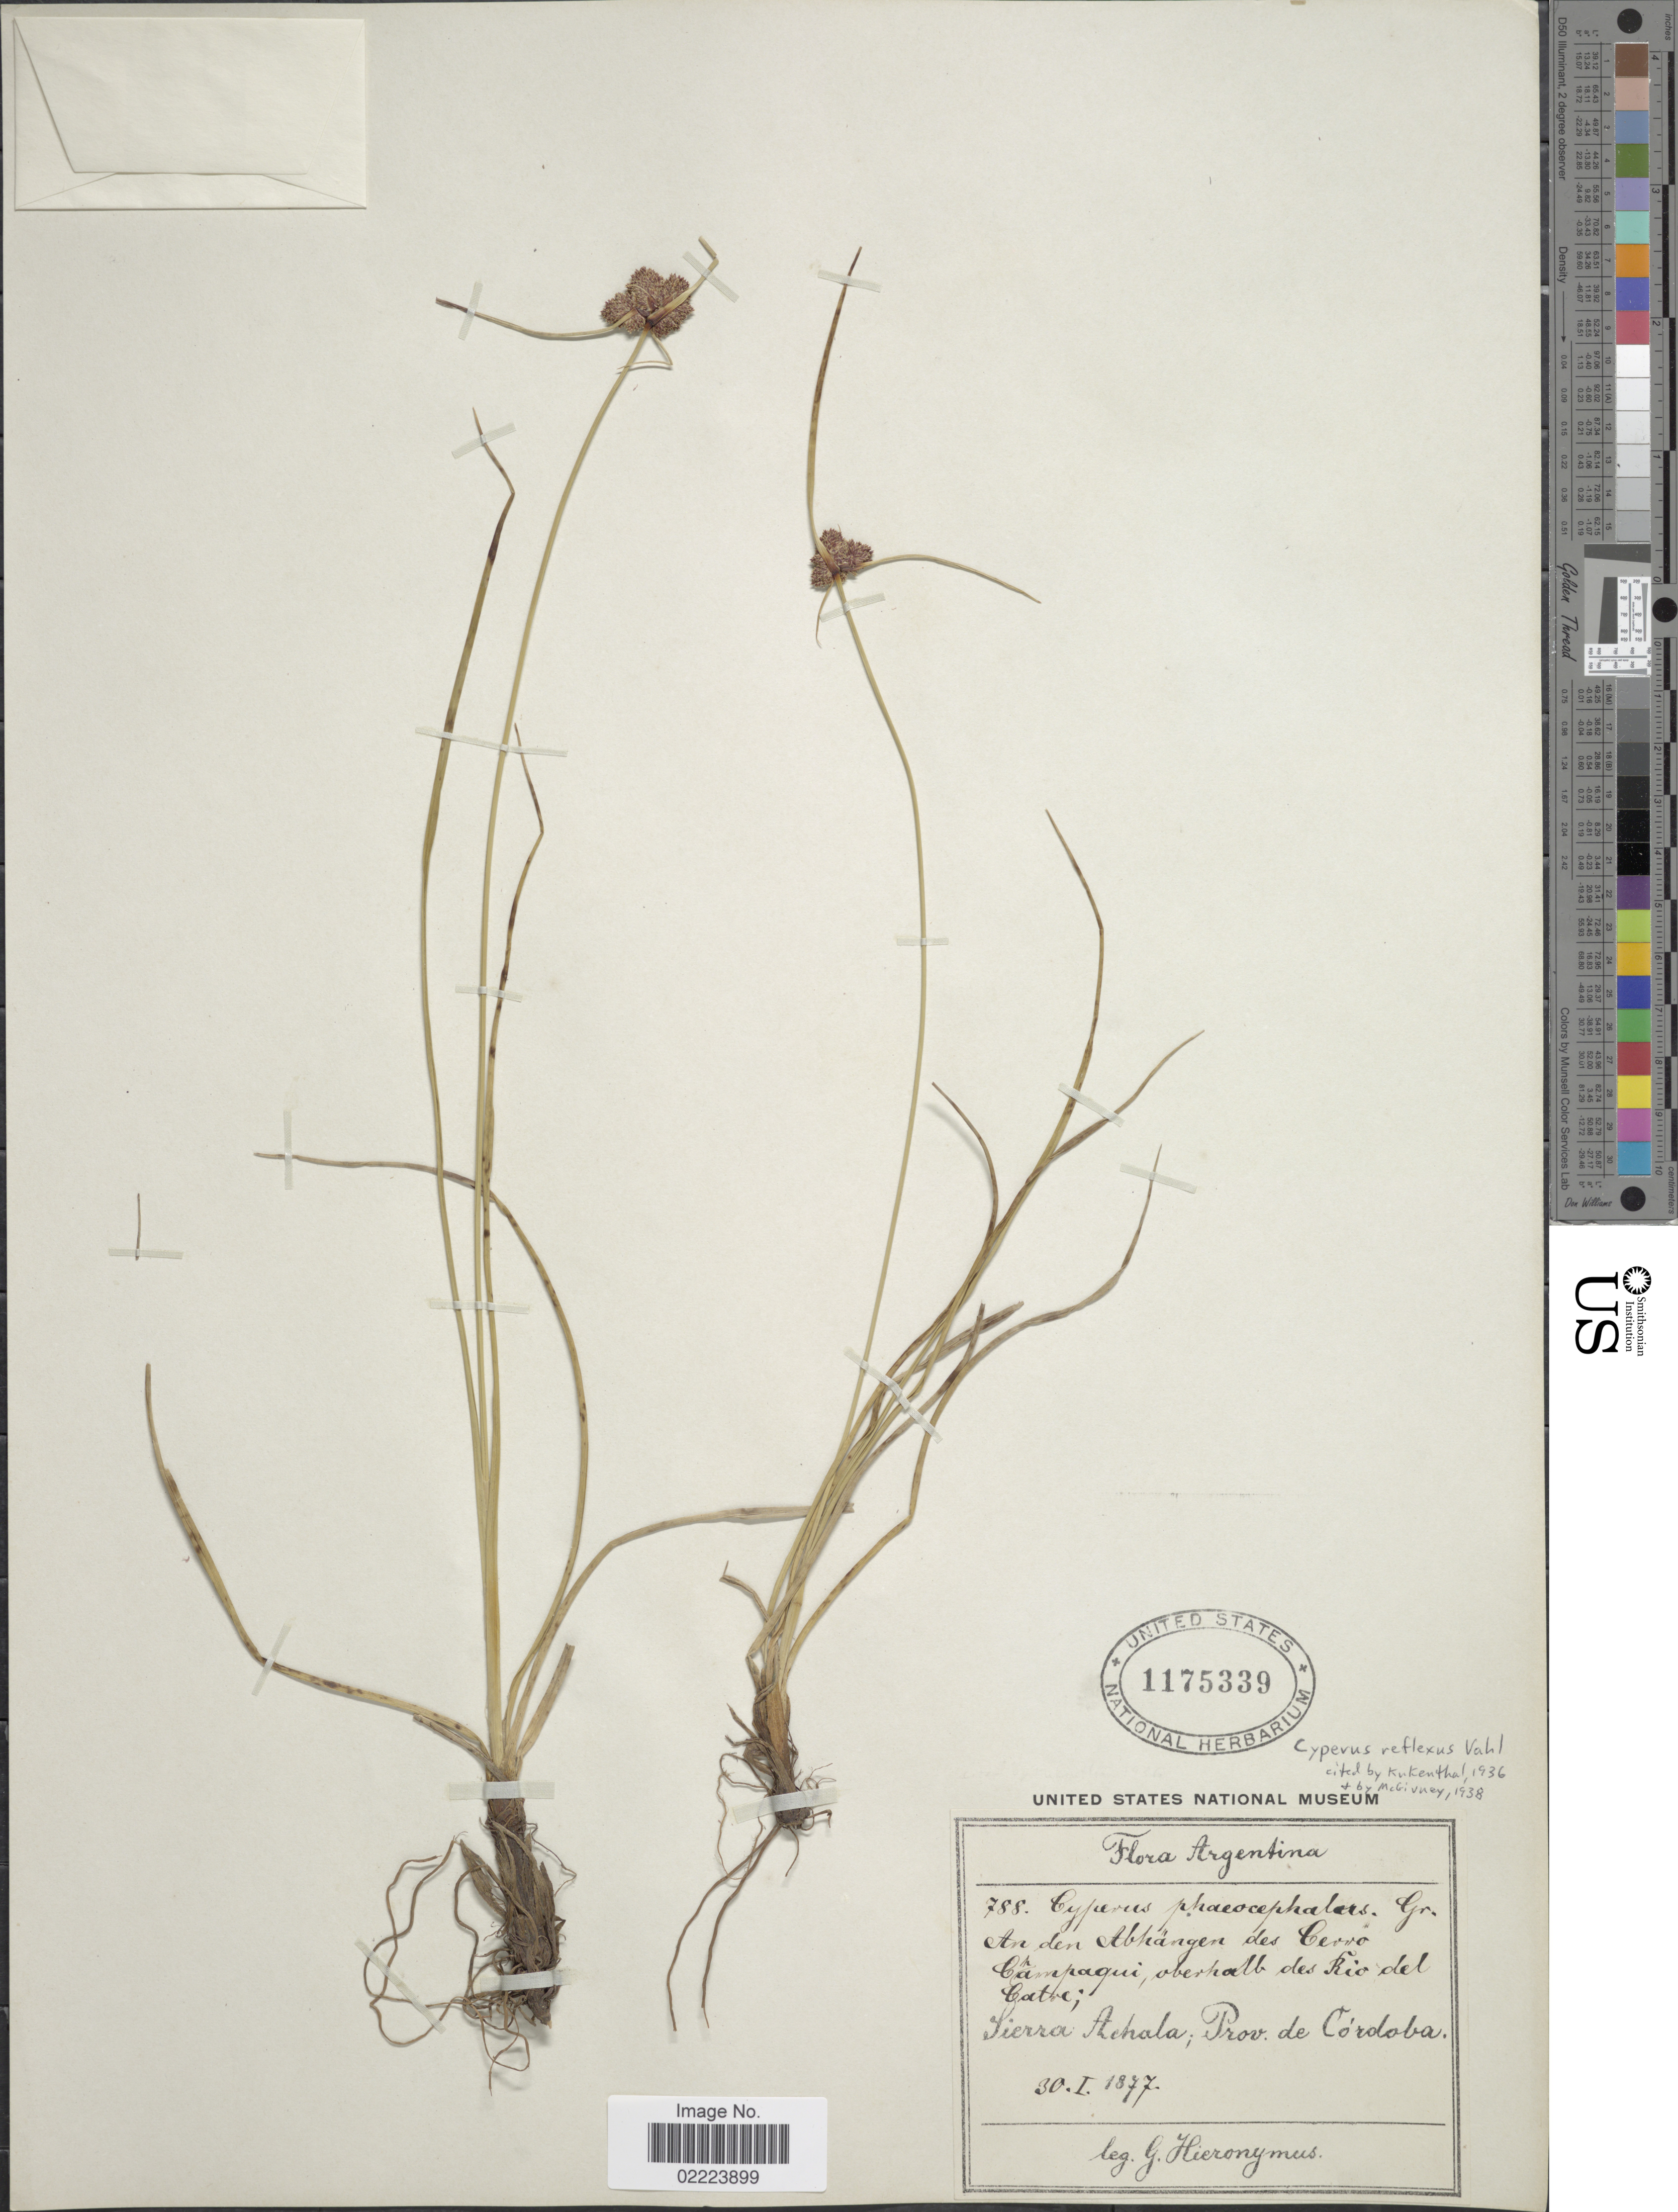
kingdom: Plantae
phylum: Tracheophyta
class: Liliopsida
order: Poales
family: Cyperaceae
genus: Cyperus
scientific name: Cyperus reflexus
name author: Vahl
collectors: G. H. Hieronymus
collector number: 788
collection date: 1877-01-30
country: Argentina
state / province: Cordoba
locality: Sierra Achala, Prov. de Cordoba, An den Abhangen des Cerro Champaqui, oberhalb des Rio del Catre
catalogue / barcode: US 1175339